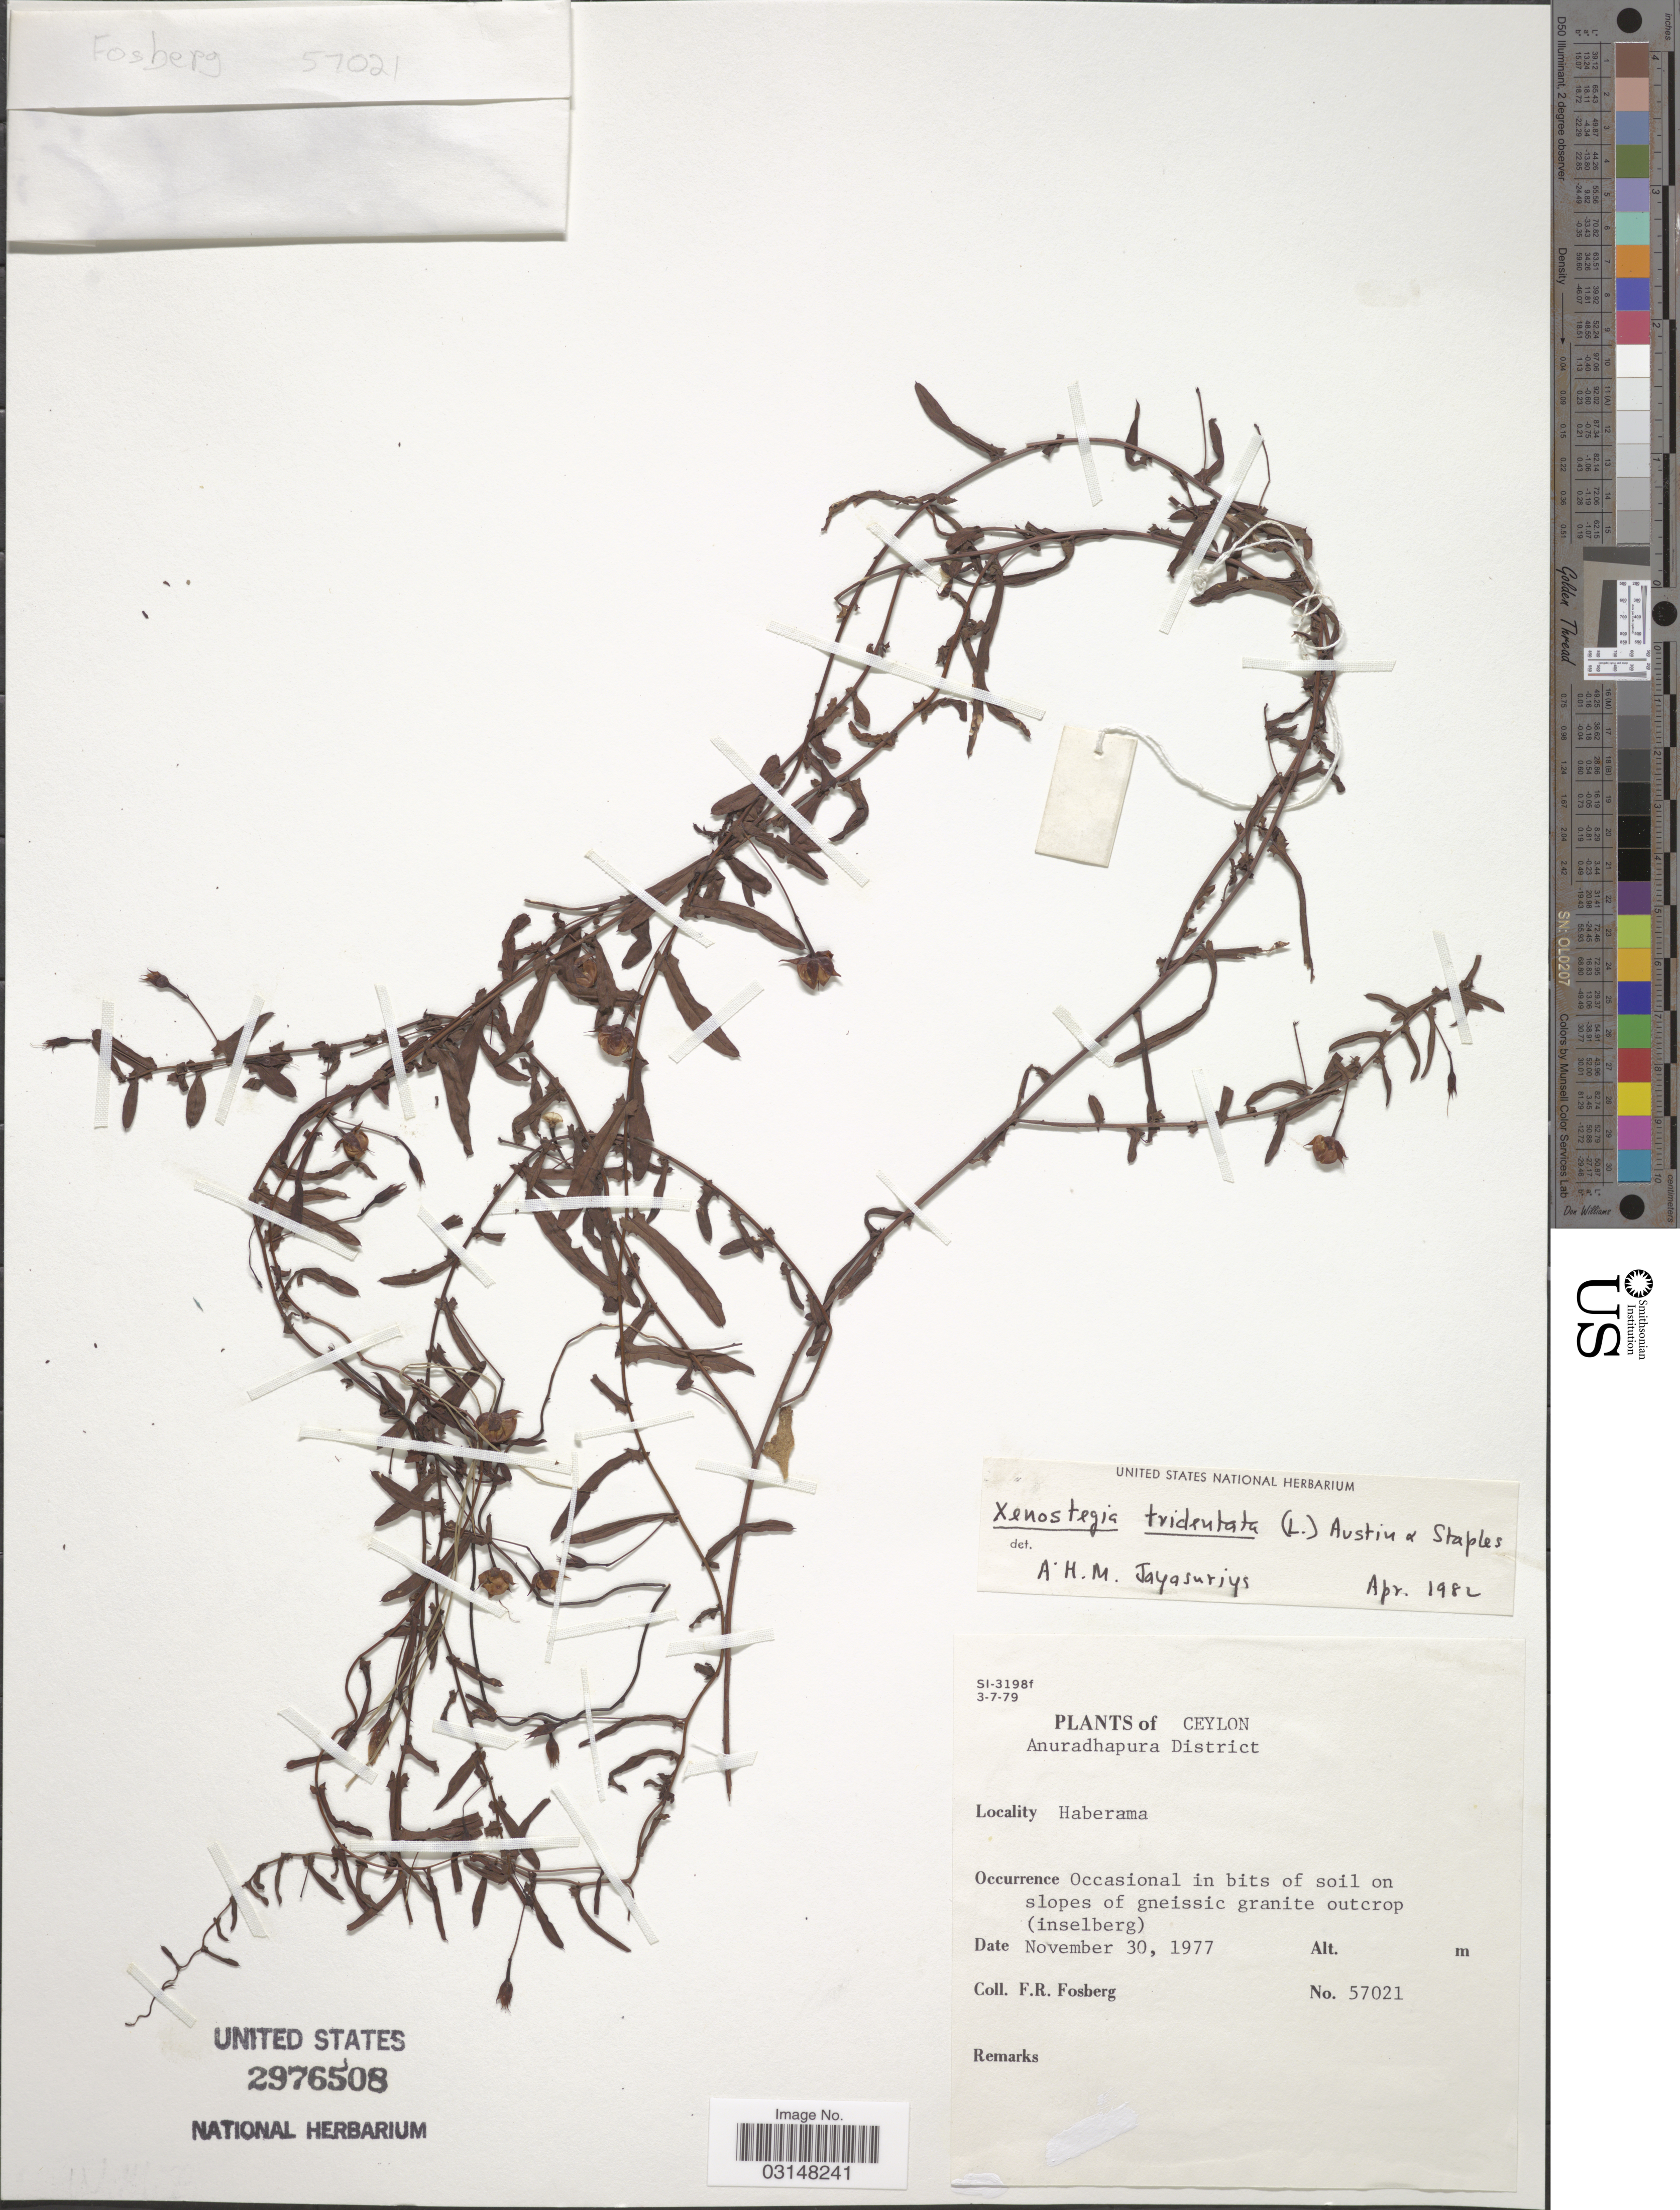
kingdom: Plantae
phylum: Tracheophyta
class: Magnoliopsida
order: Solanales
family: Convolvulaceae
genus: Xenostegia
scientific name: Xenostegia tridentata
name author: (L.) D.F. Austin & Staples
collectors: F. R. Fosberg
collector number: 57021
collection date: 1977-11-30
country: Sri Lanka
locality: Ceylon. Anuradhapura District. Haberama.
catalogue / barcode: US 2976508